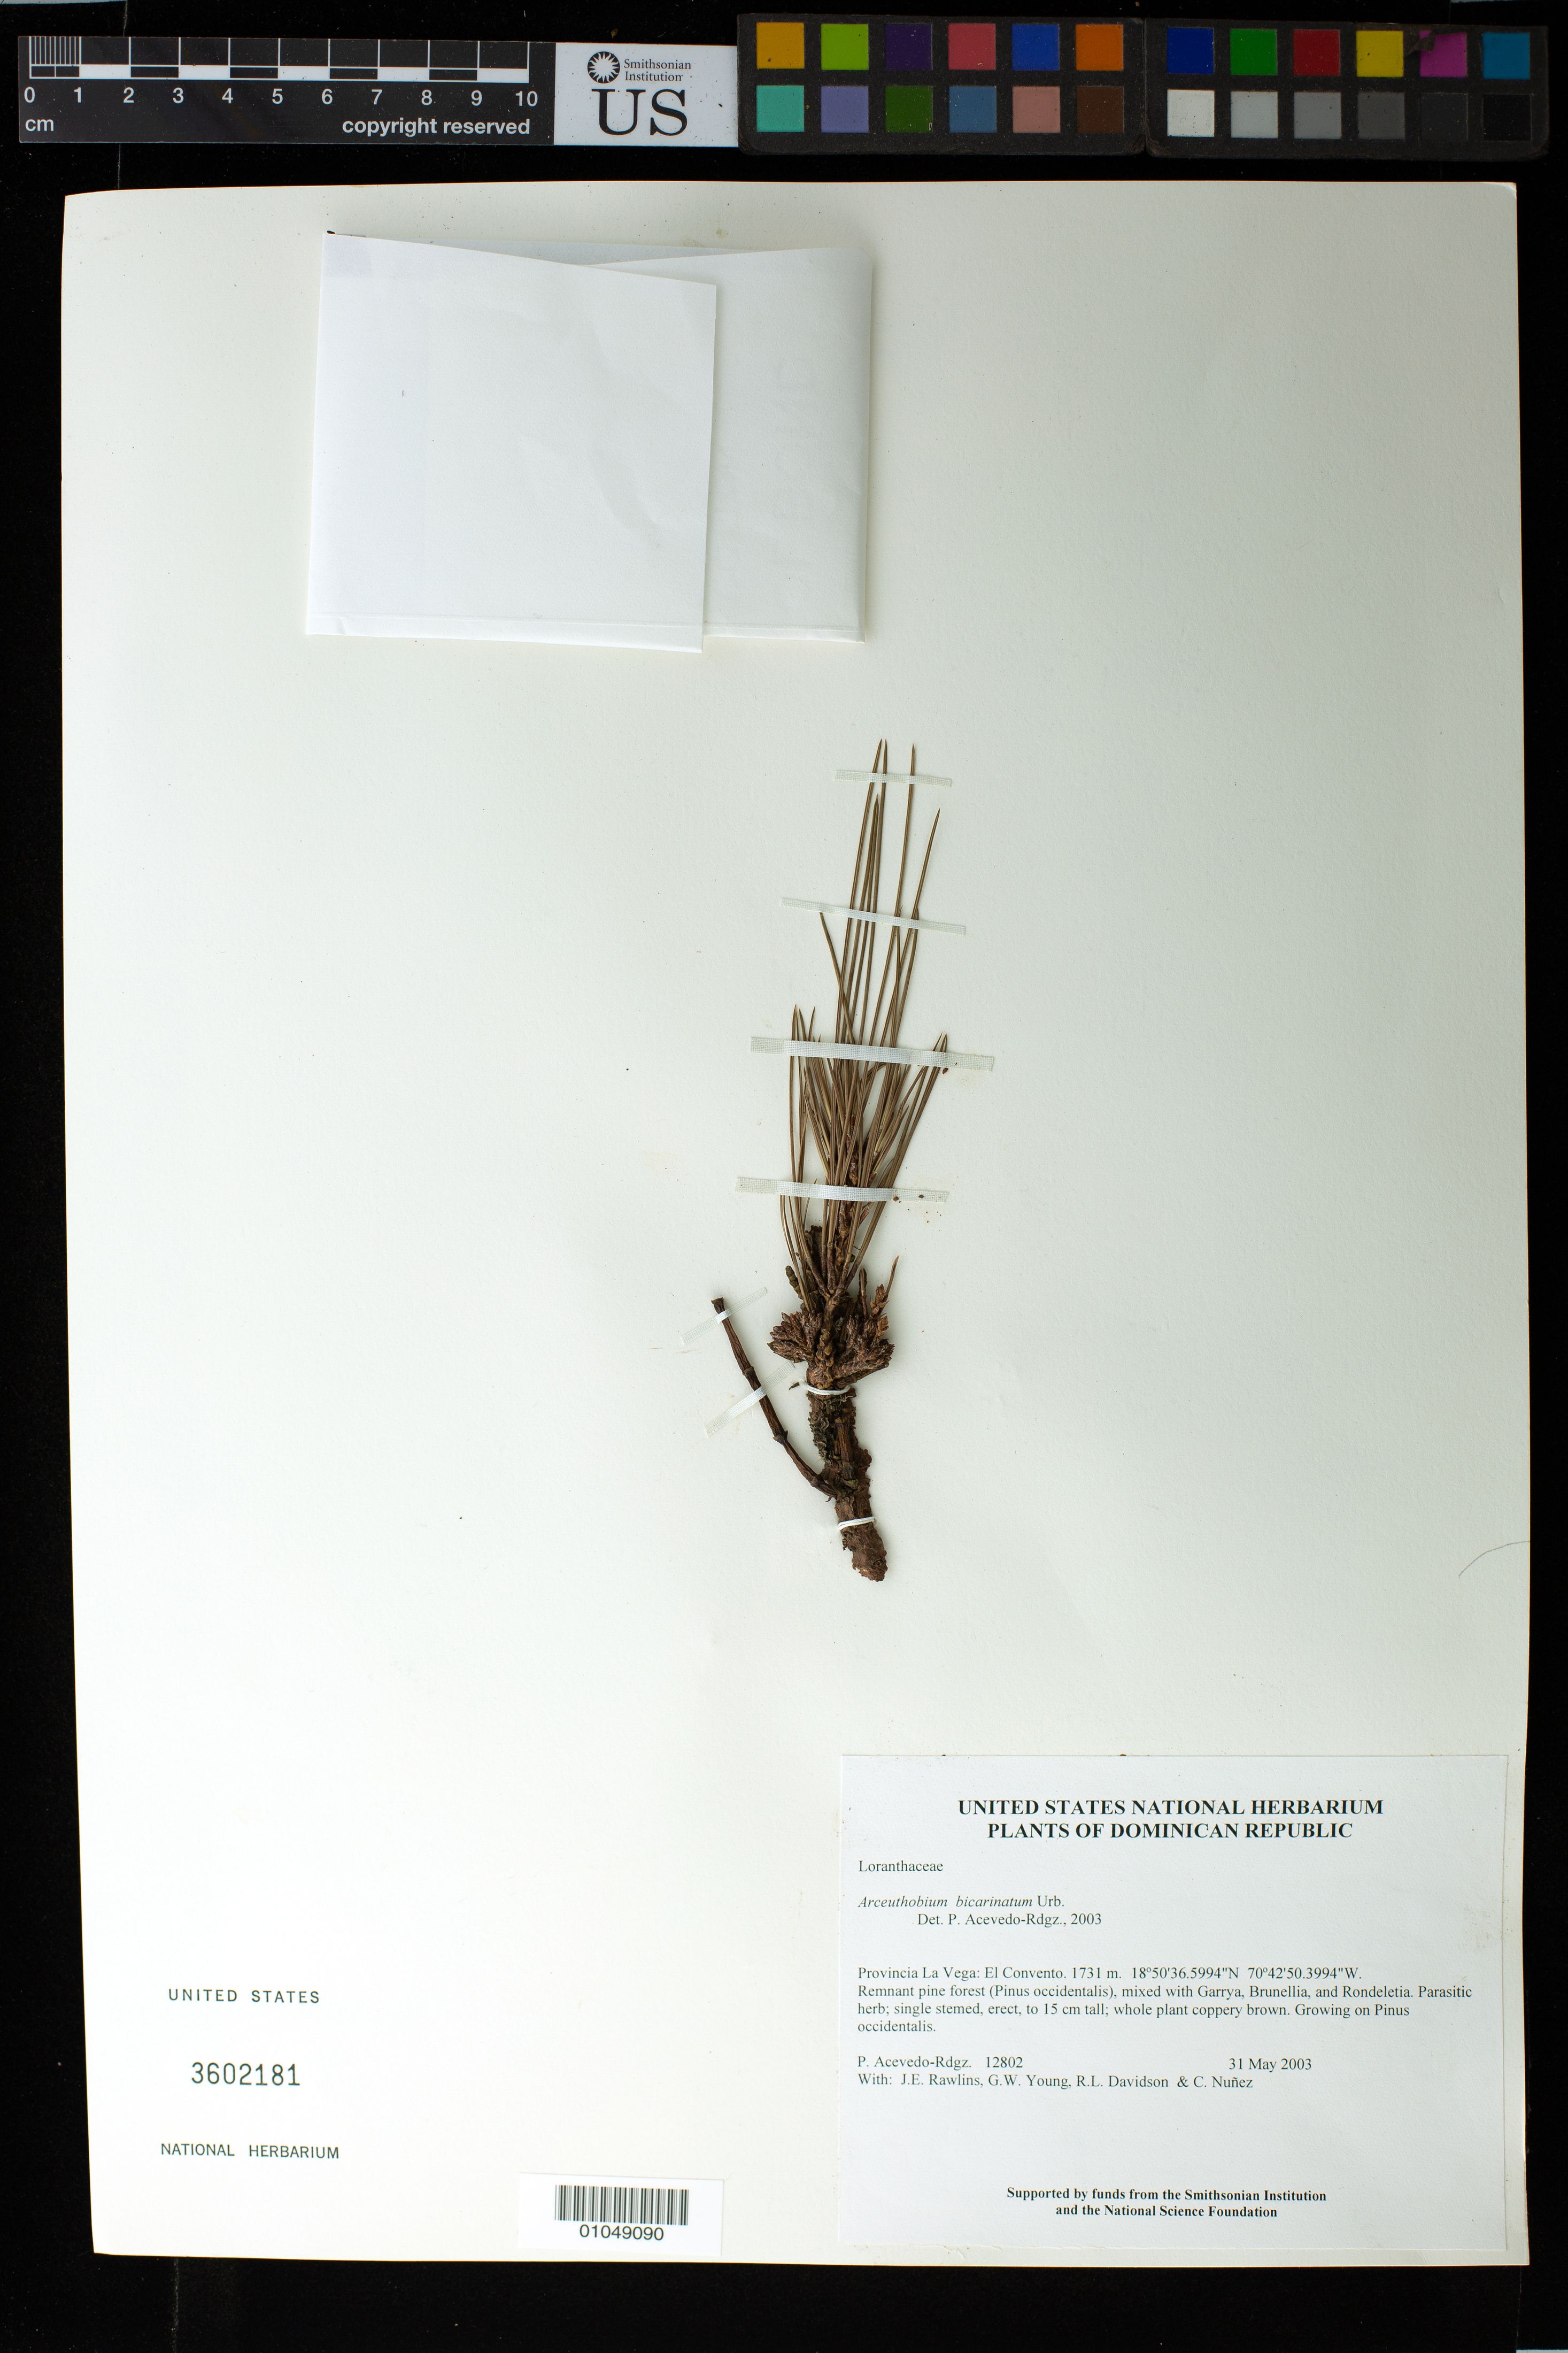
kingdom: Plantae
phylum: Tracheophyta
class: Magnoliopsida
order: Santalales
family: Viscaceae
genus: Arceuthobium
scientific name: Arceuthobium bicarinatum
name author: Urb.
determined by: Acevedo-Rodríguez, P., (BOT), Smithsonian Institution - National Museum of Natural History (UNITED STATES)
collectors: P. Acevedo-Rodr., J. Rawlins, G. Young, R. Davidson & C. Nunez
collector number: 12802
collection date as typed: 31 May 2003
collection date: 2003-05-31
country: Dominican Republic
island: Hispaniola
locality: Provincia La Vega: El Convento.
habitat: Remnant pine forest (Pinus occidentalis), mixed with Garrya, Brunellia, and Rondeletia.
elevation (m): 1731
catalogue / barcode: US 3602181